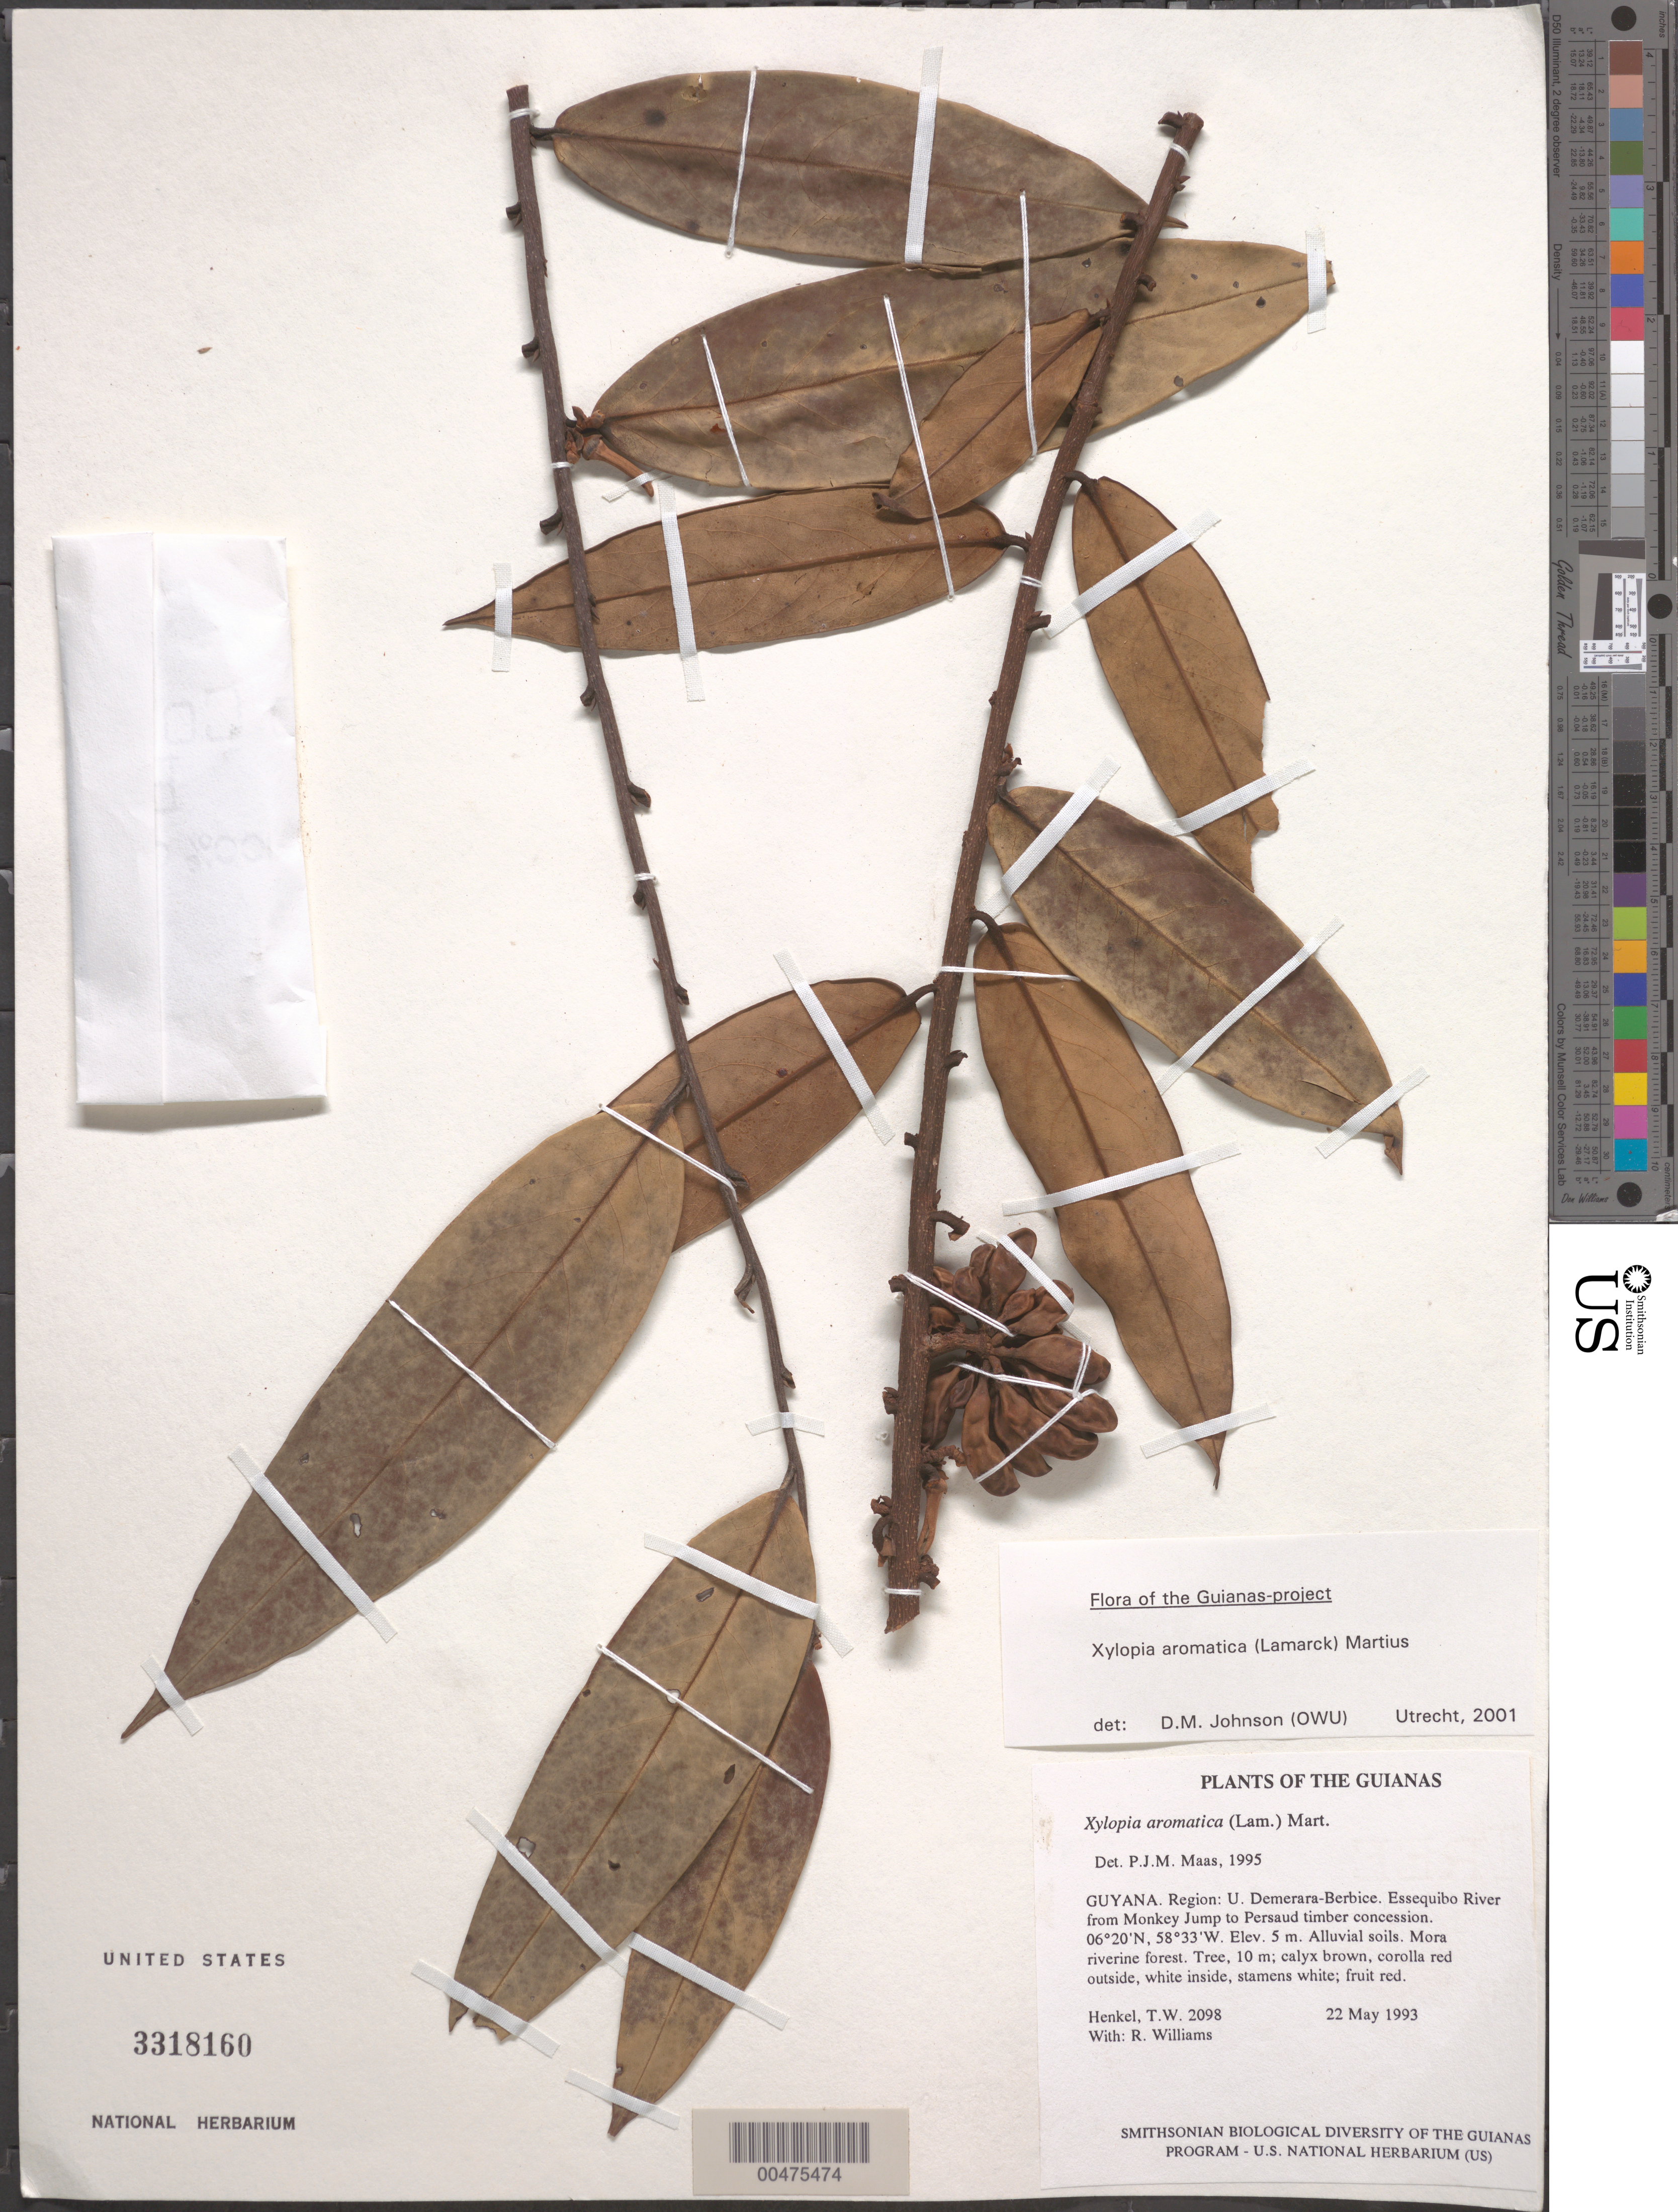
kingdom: Plantae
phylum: Tracheophyta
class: Magnoliopsida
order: Magnoliales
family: Annonaceae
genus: Xylopia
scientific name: Xylopia aromatica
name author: (Lam.) Mart.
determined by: Johnson, D. M.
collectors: T. Henkel & R. Williams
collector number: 2098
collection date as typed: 22 May 1993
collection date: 1993-05-22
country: Guyana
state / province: U. Demerara-Berbice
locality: Essequibo River from Monkey Jump to Persaud timber concession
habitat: Alluvial soils. Mora riverine forest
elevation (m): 5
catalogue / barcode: US 3318160